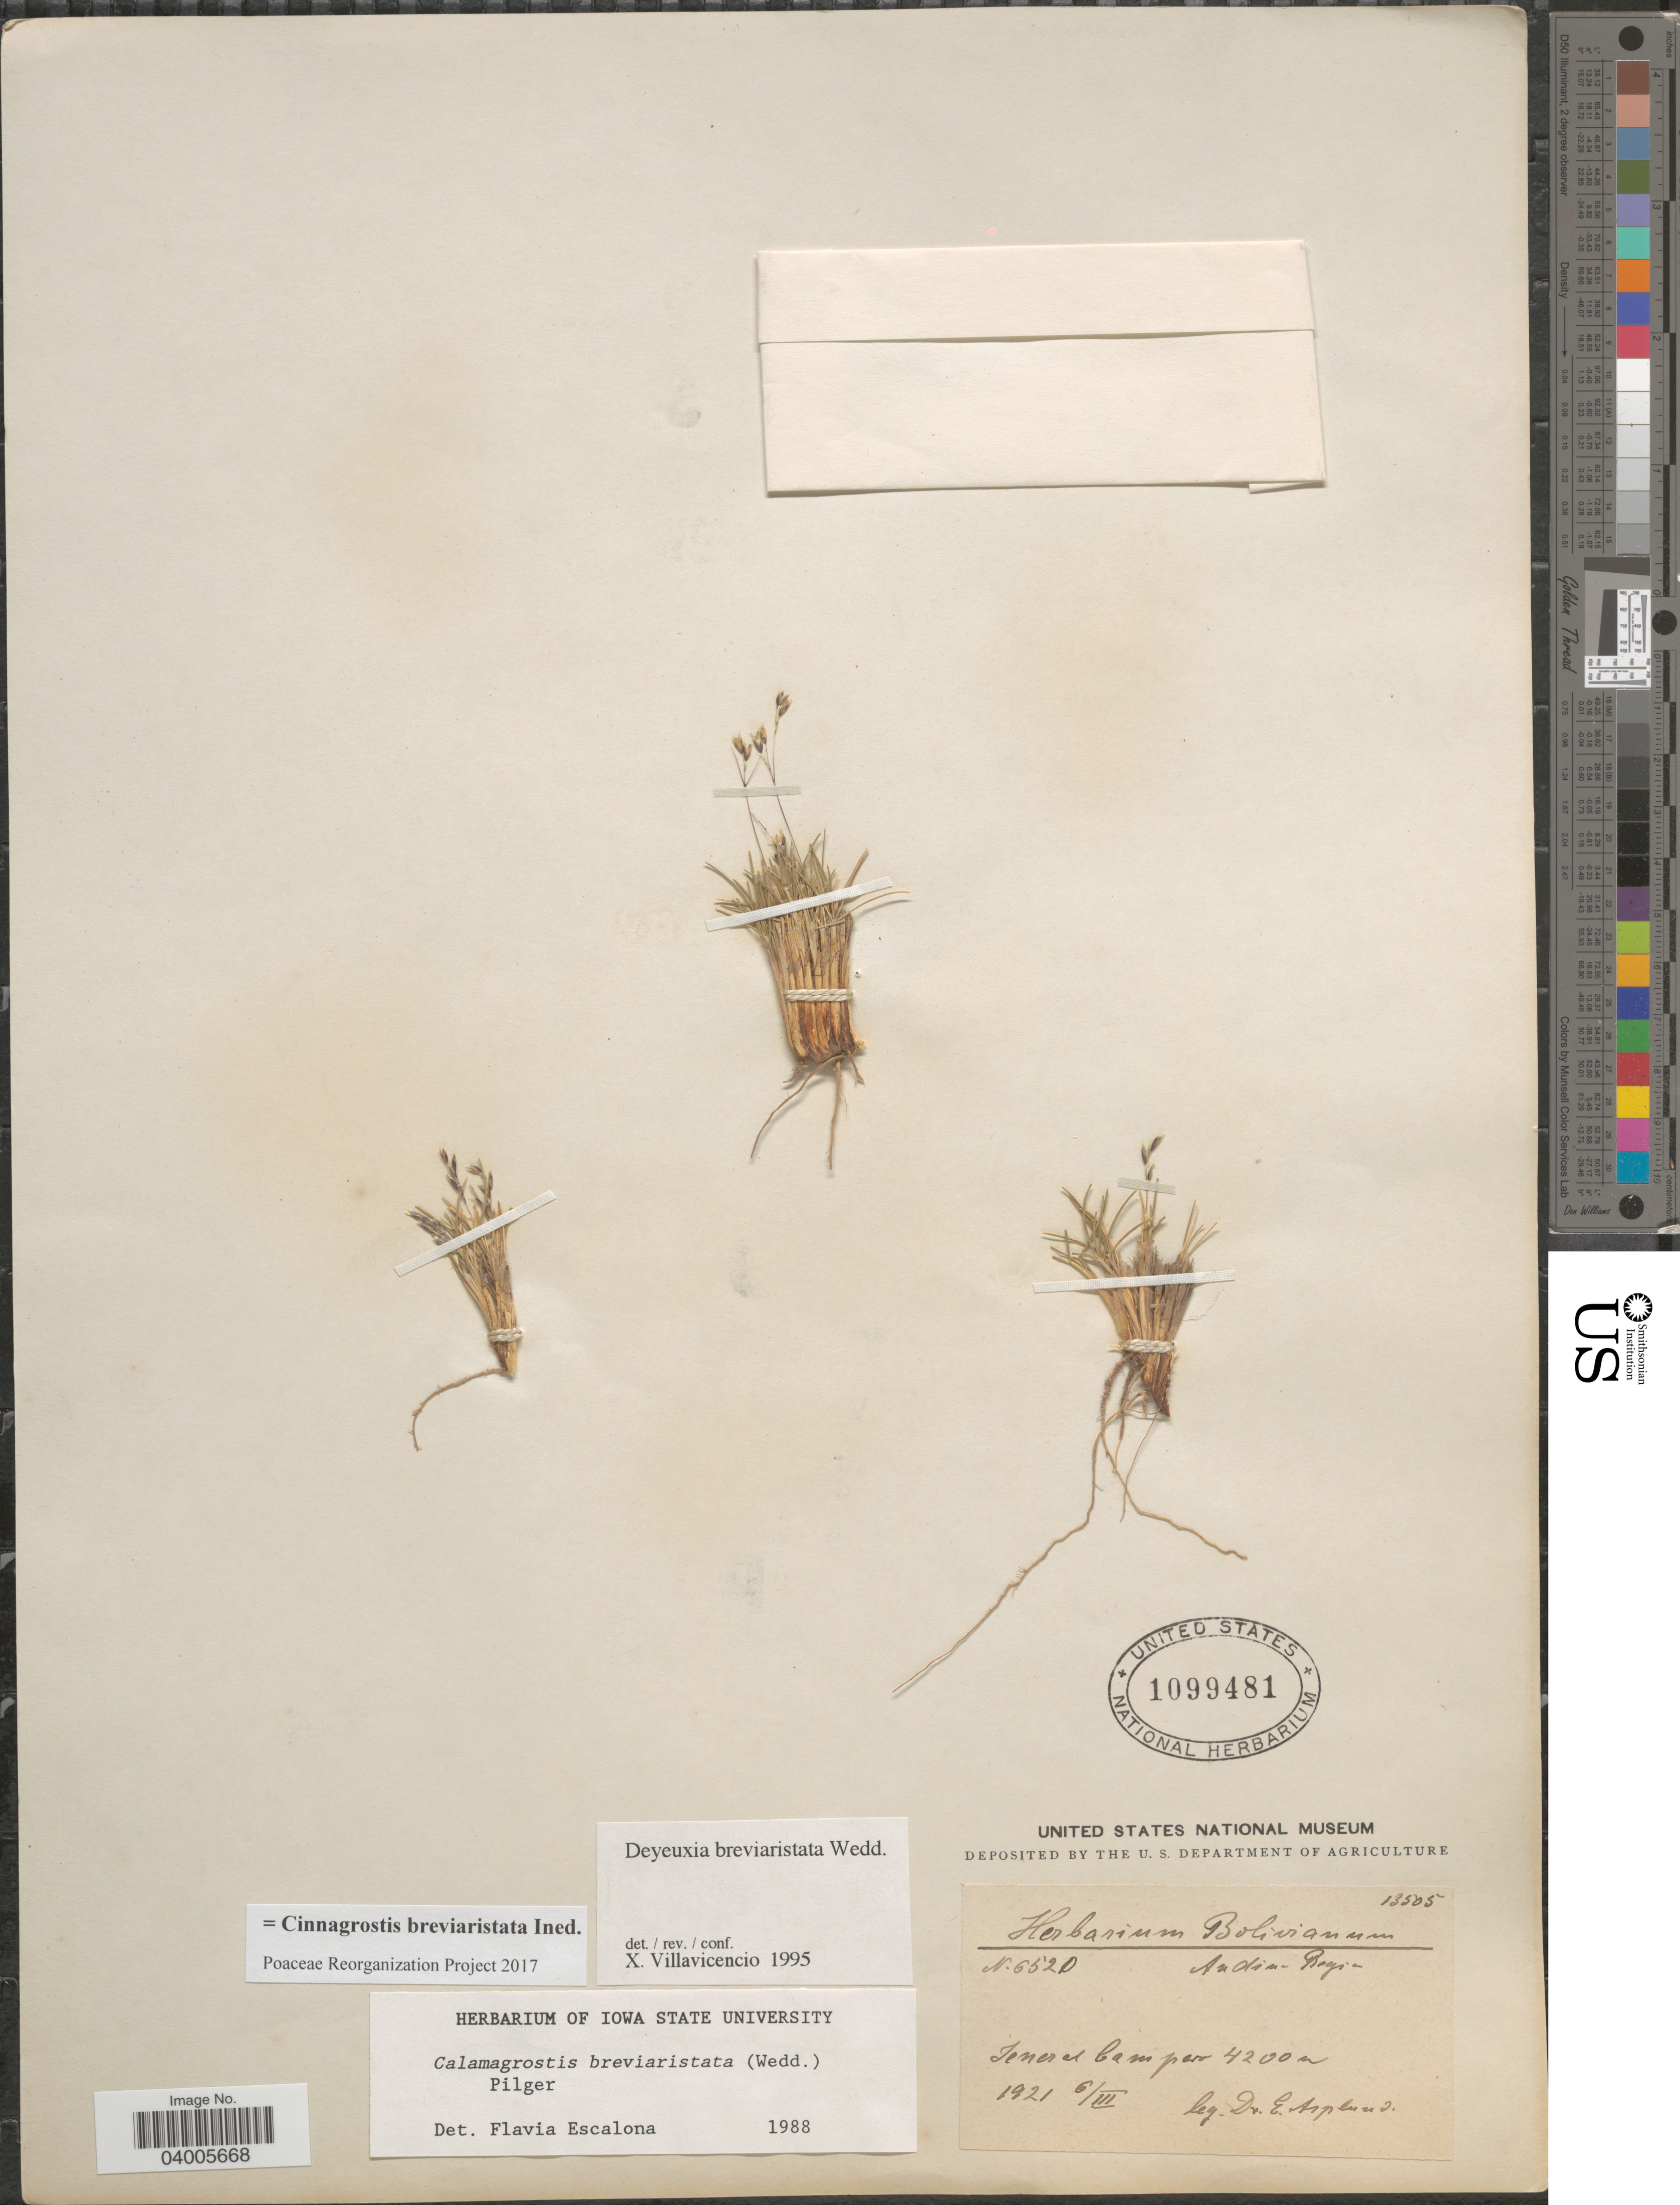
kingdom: Plantae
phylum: Tracheophyta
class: Liliopsida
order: Poales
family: Poaceae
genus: Cinnagrostis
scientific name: Cinnagrostis breviaristata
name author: (Wedd.) P.M. Peterson et al.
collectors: E. Asplund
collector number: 6520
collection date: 1921-03-06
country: Bolivia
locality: Andina Region. Tener el Campero.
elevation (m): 4200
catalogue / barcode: US 1099481